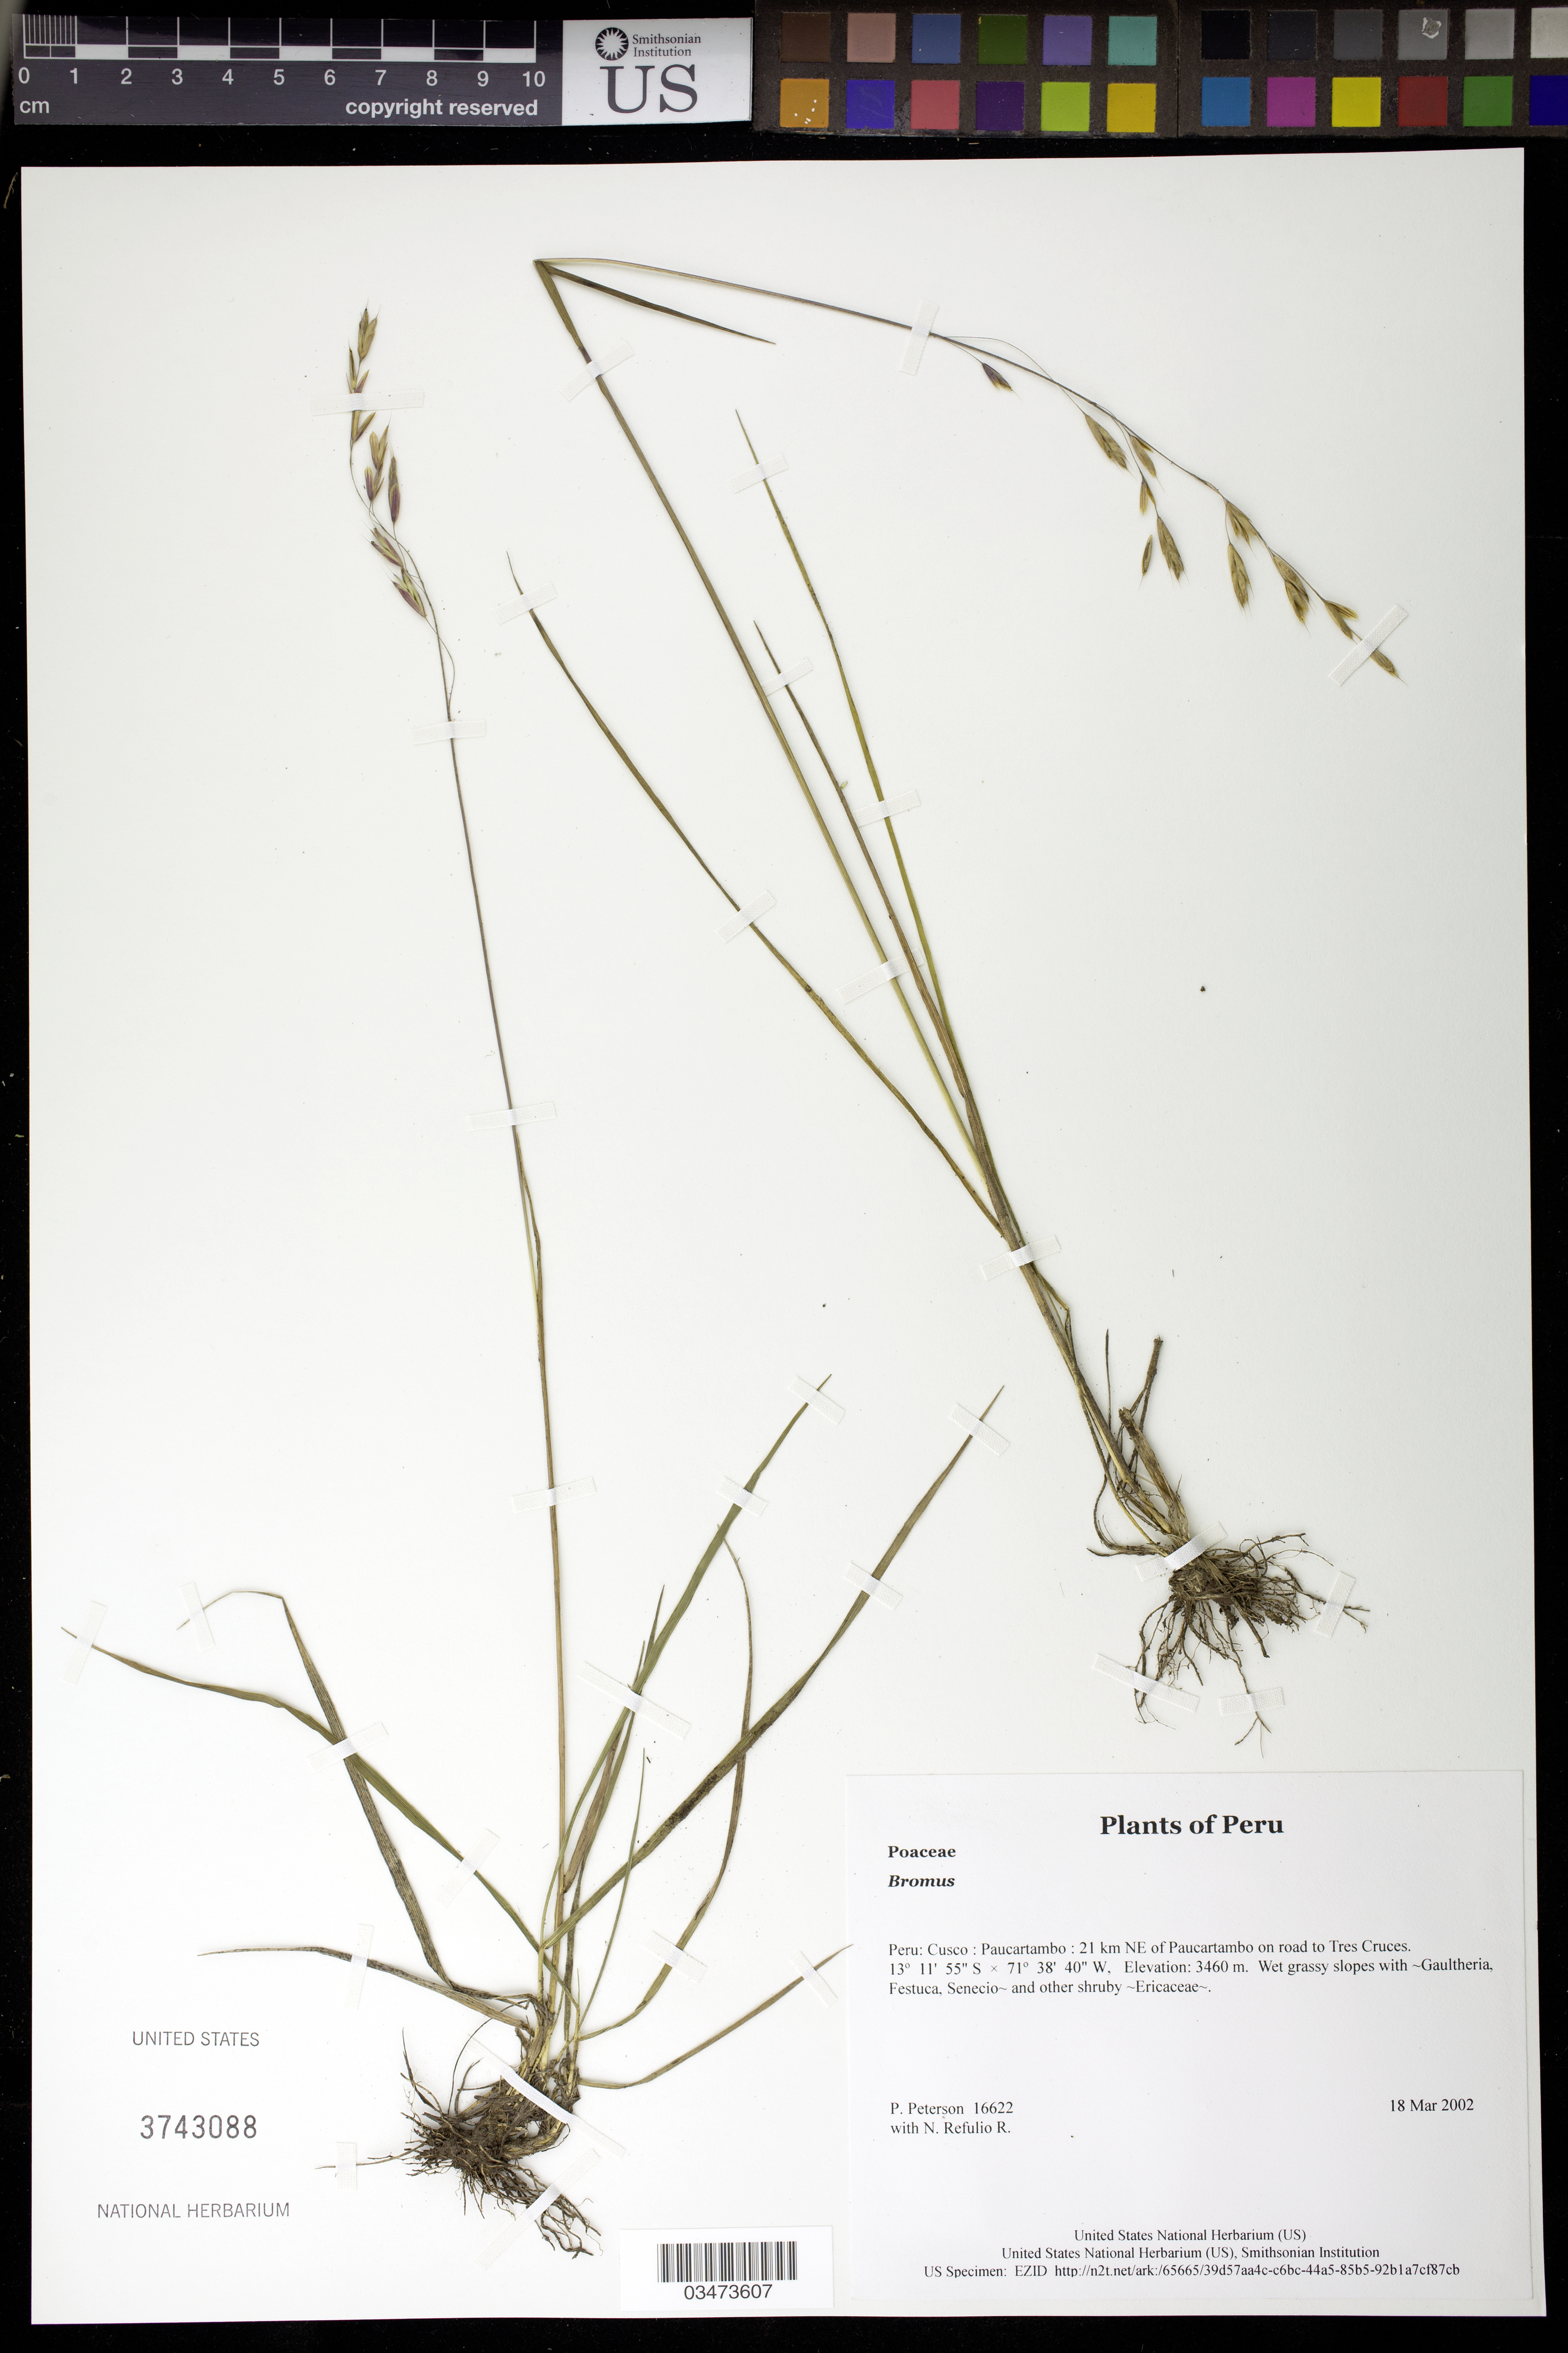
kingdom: Plantae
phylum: Tracheophyta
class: Liliopsida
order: Poales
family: Poaceae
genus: Bromus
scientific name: Bromus sp.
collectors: P. M. Peterson & N. Refulio-Rodríguez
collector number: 16622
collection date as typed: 18 Mar 2002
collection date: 2002-03-18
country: Peru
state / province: Cusco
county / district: Paucartambo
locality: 21 km NE of Paucartambo on road to Tres Cruces.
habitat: Wet grassy slopes with ~Gaultheria, Festuca, Senecio~ and other shruby ~Ericaceae~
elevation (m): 3460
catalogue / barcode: US 3743088